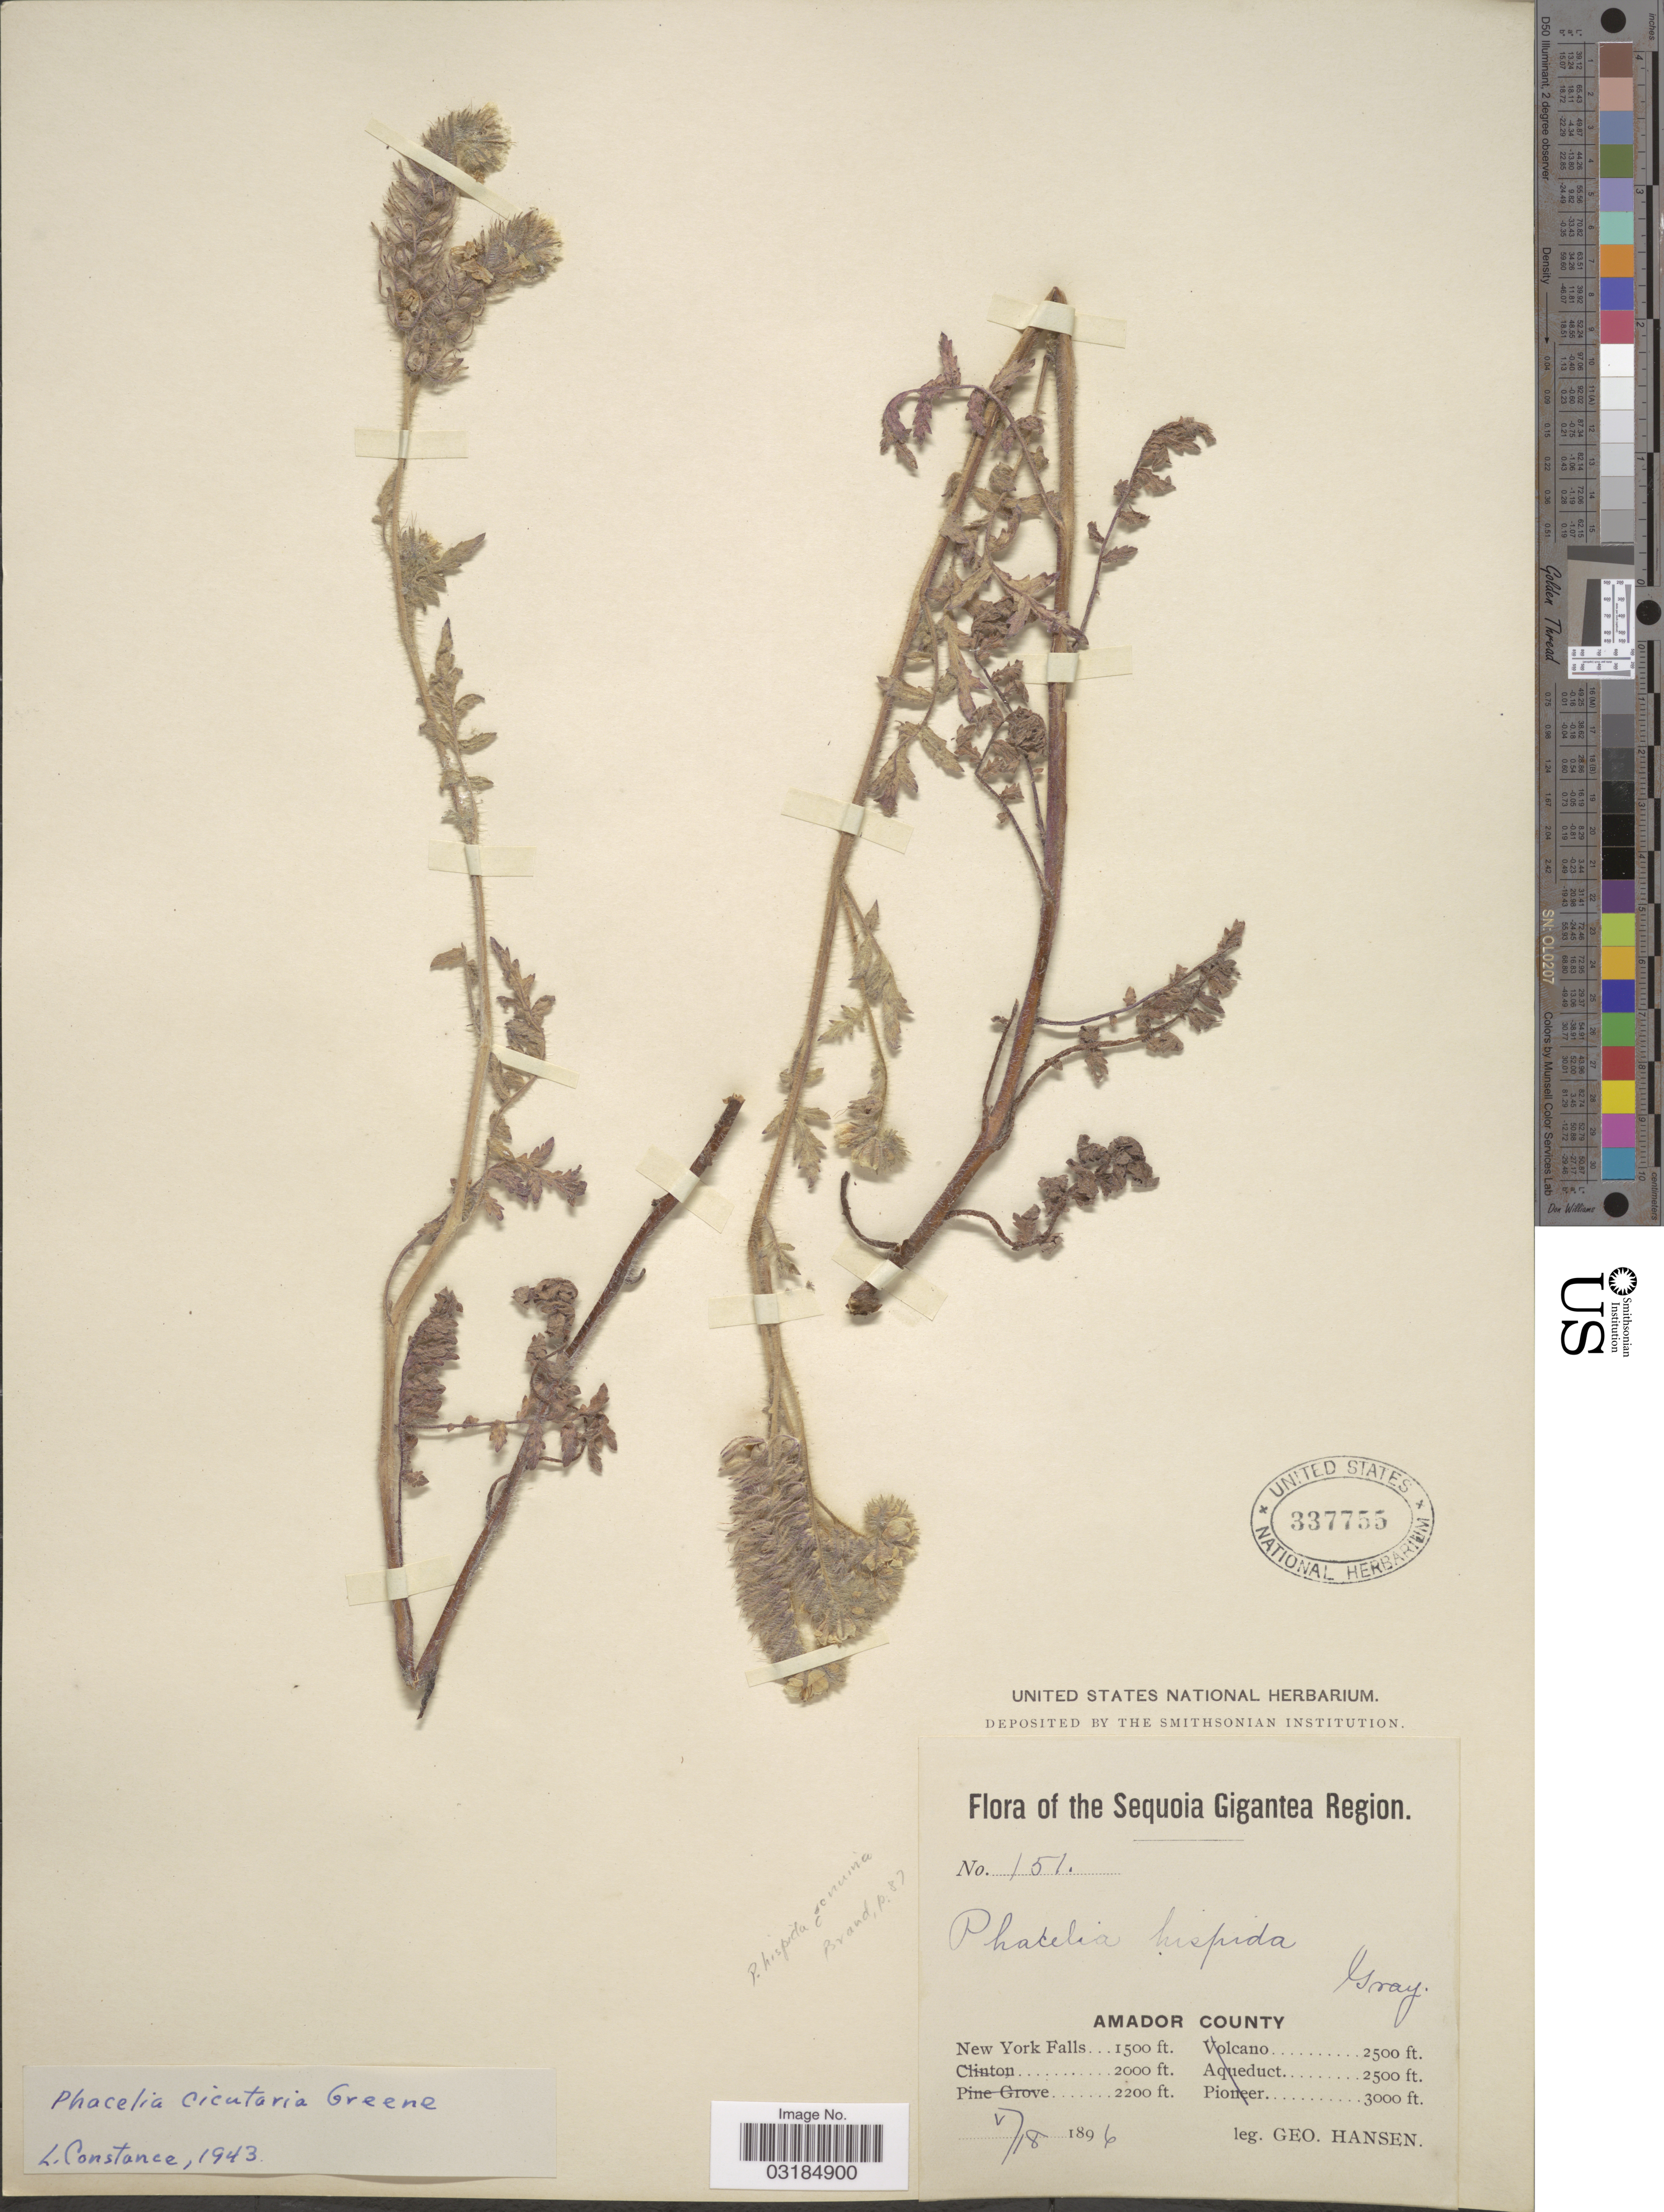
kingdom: Plantae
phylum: Tracheophyta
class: Magnoliopsida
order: Boraginales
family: Hydrophyllaceae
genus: Phacelia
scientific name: Phacelia cicutaria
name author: Greene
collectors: G. Hansen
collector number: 151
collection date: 1896-05-18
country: United States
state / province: California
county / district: Amador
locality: Sequoia Gigantea Region. Amador County. New York Falls.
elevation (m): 457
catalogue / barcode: US 337755